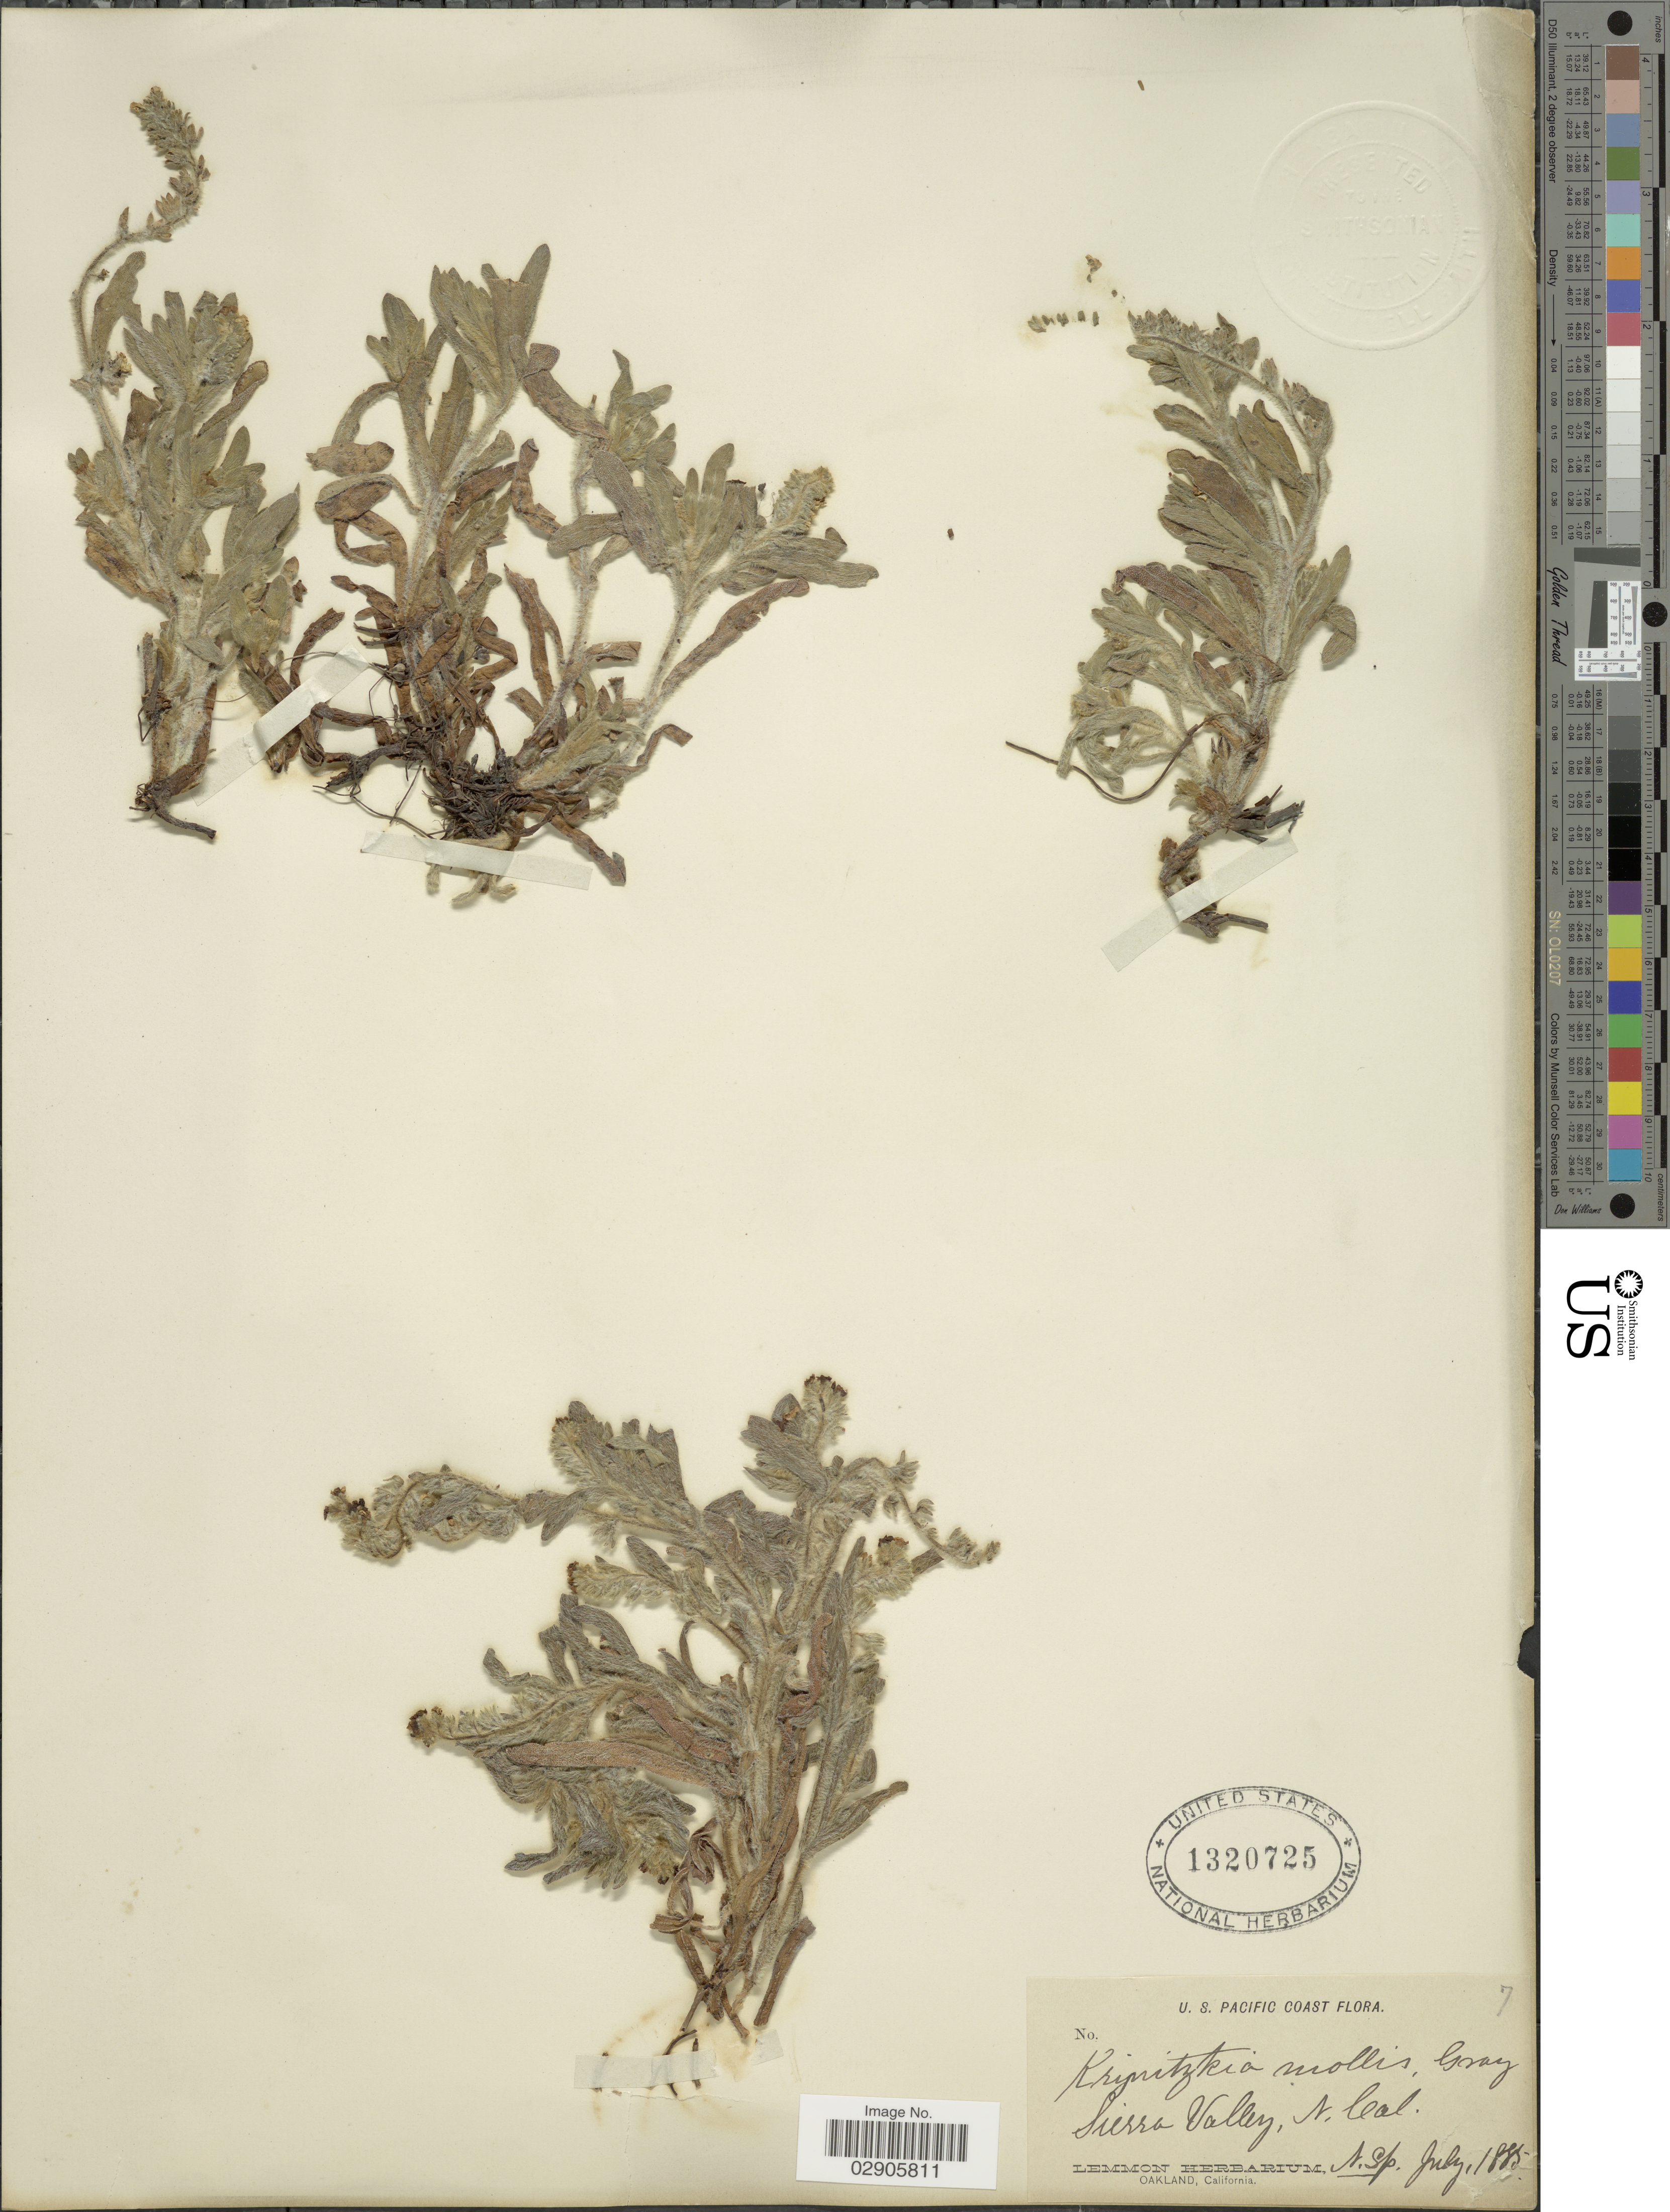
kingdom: Plantae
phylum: Tracheophyta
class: Magnoliopsida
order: Boraginales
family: Boraginaceae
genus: Plagiobothrys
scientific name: Plagiobothrys mollis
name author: (A. Gray) I.M. Johnst.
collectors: ex herb. Lemmon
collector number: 7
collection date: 1885-07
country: United States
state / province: California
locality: U.S. Pacific Coast. Sierra Valley, N. Cal.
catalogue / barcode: US 1320725